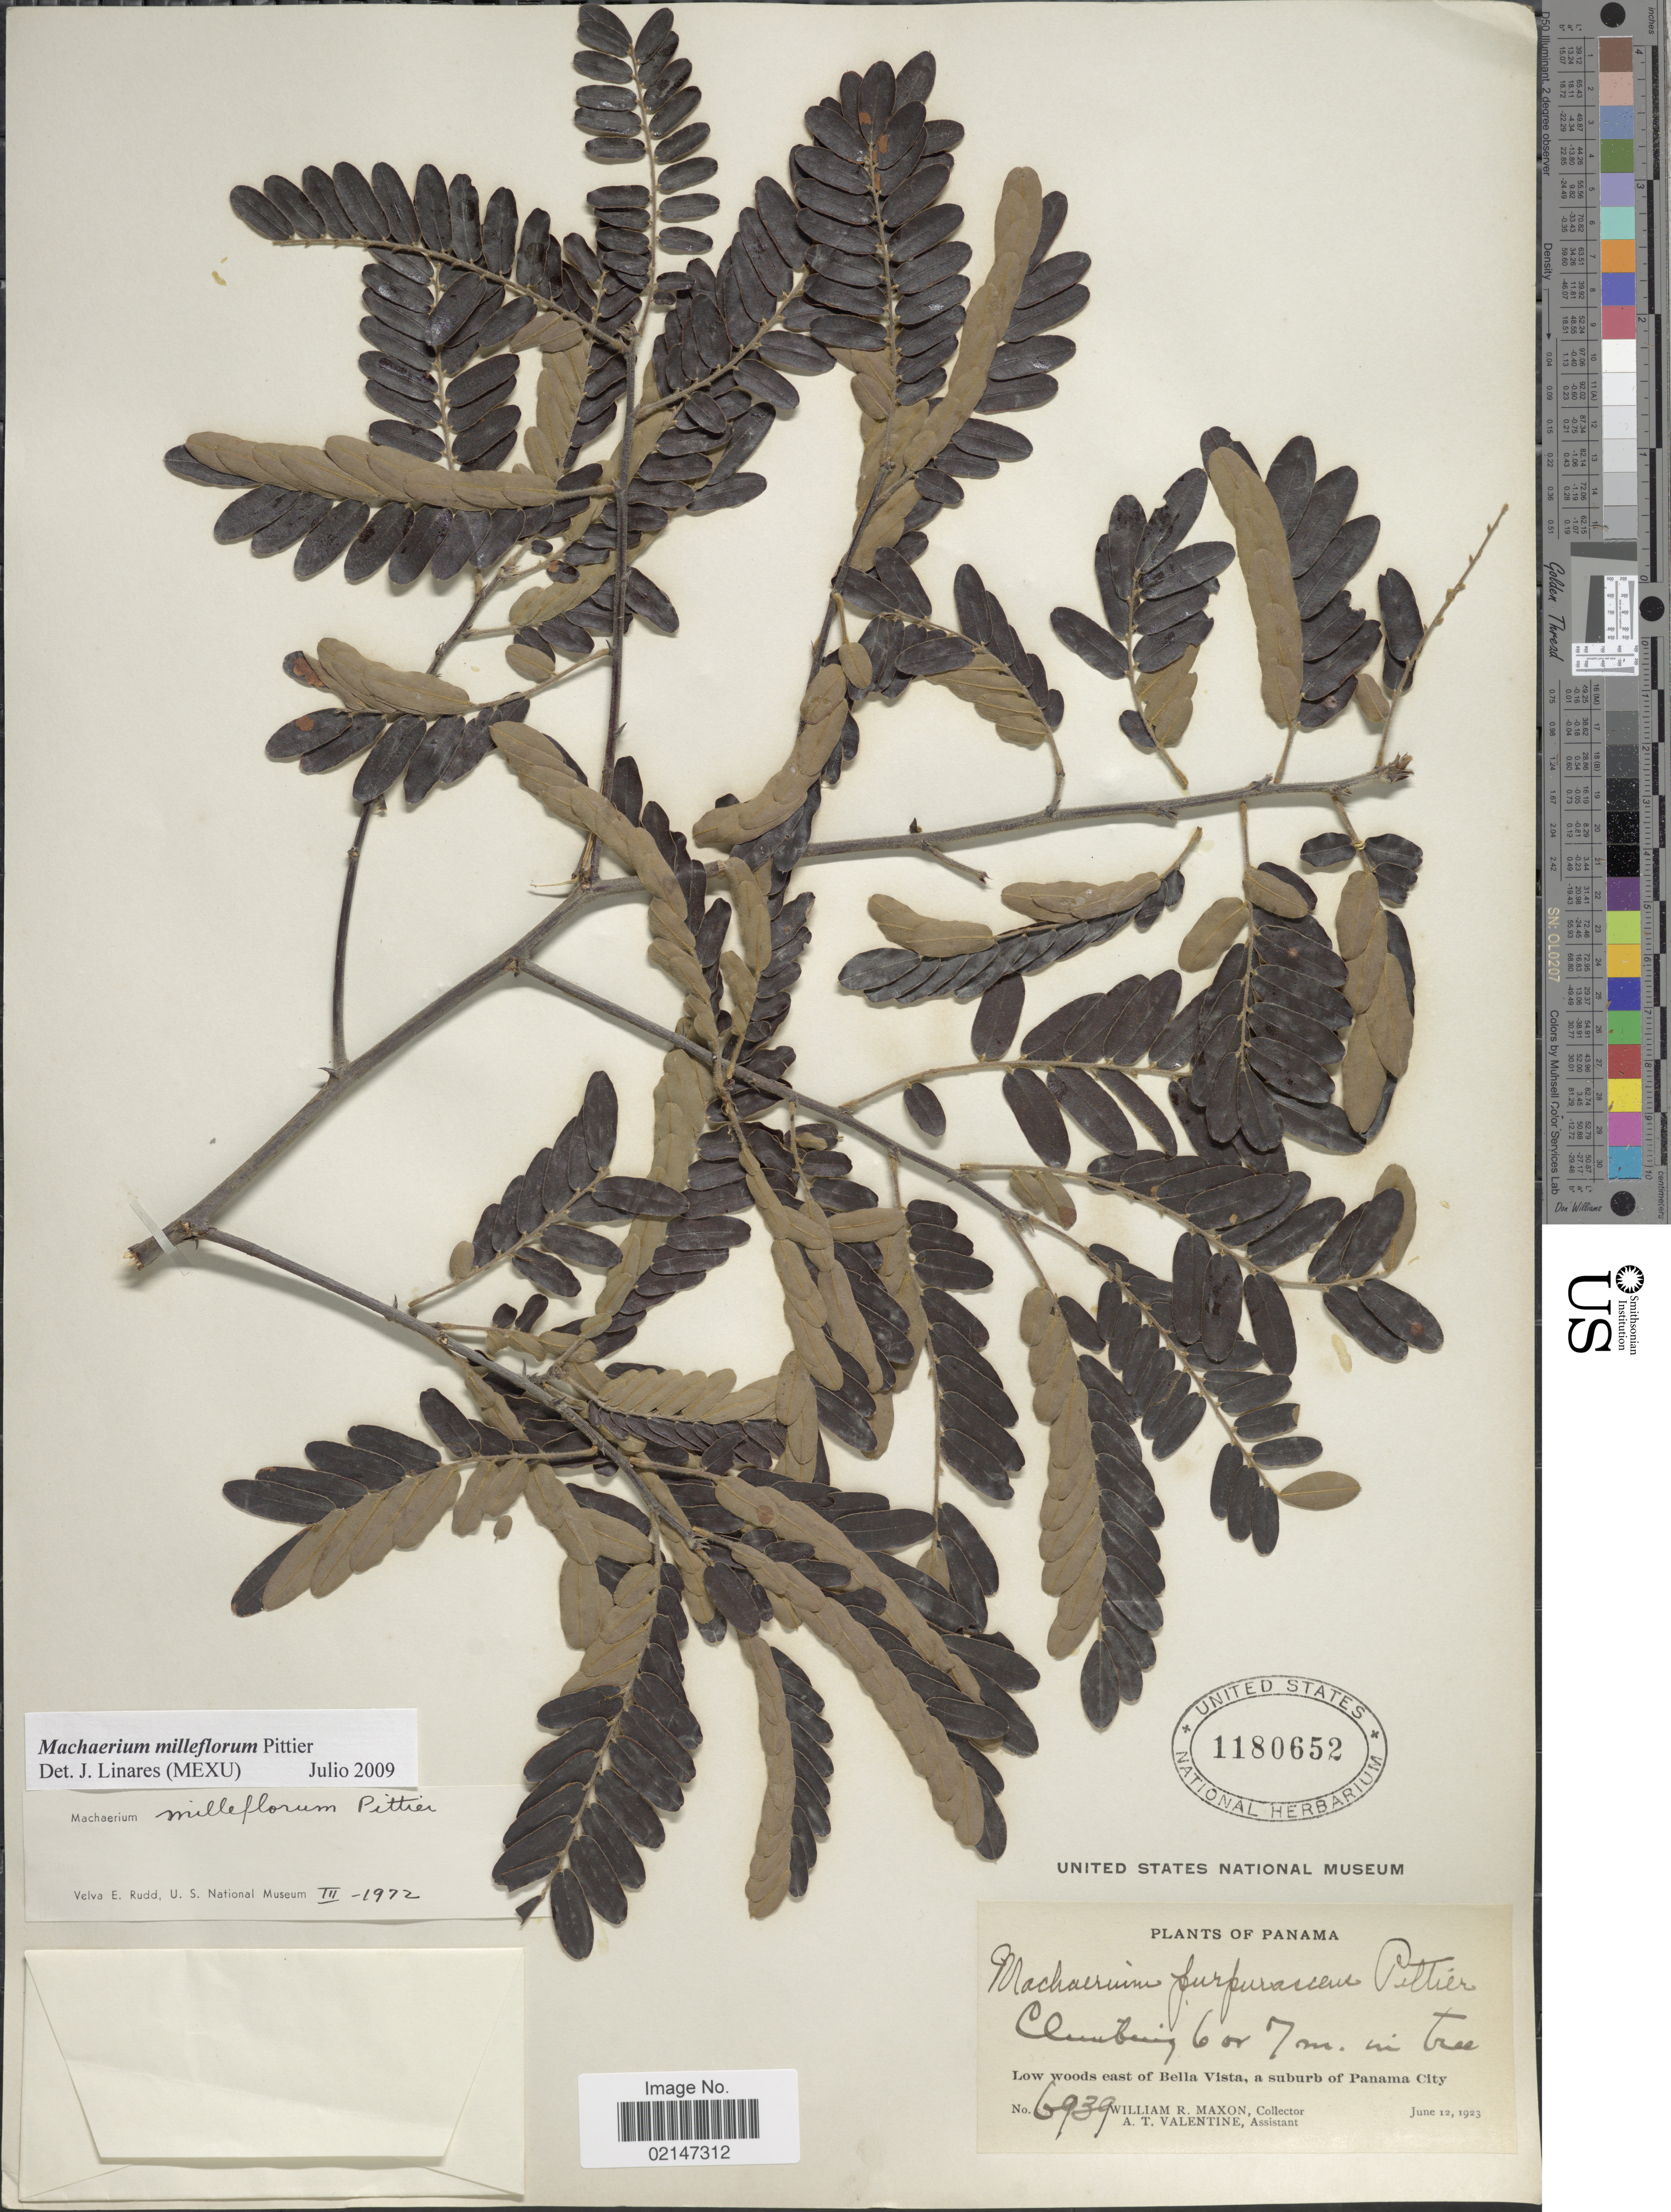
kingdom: Plantae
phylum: Tracheophyta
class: Magnoliopsida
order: Fabales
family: Fabaceae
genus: Machaerium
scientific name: Machaerium milleflorum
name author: Pittier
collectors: W. R. Maxon & A. Valentine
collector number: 6939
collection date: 1923-06-12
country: Panama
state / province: Panamá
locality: Low woods east of Bella Vista, a scrub of Panama City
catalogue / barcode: US 1180652